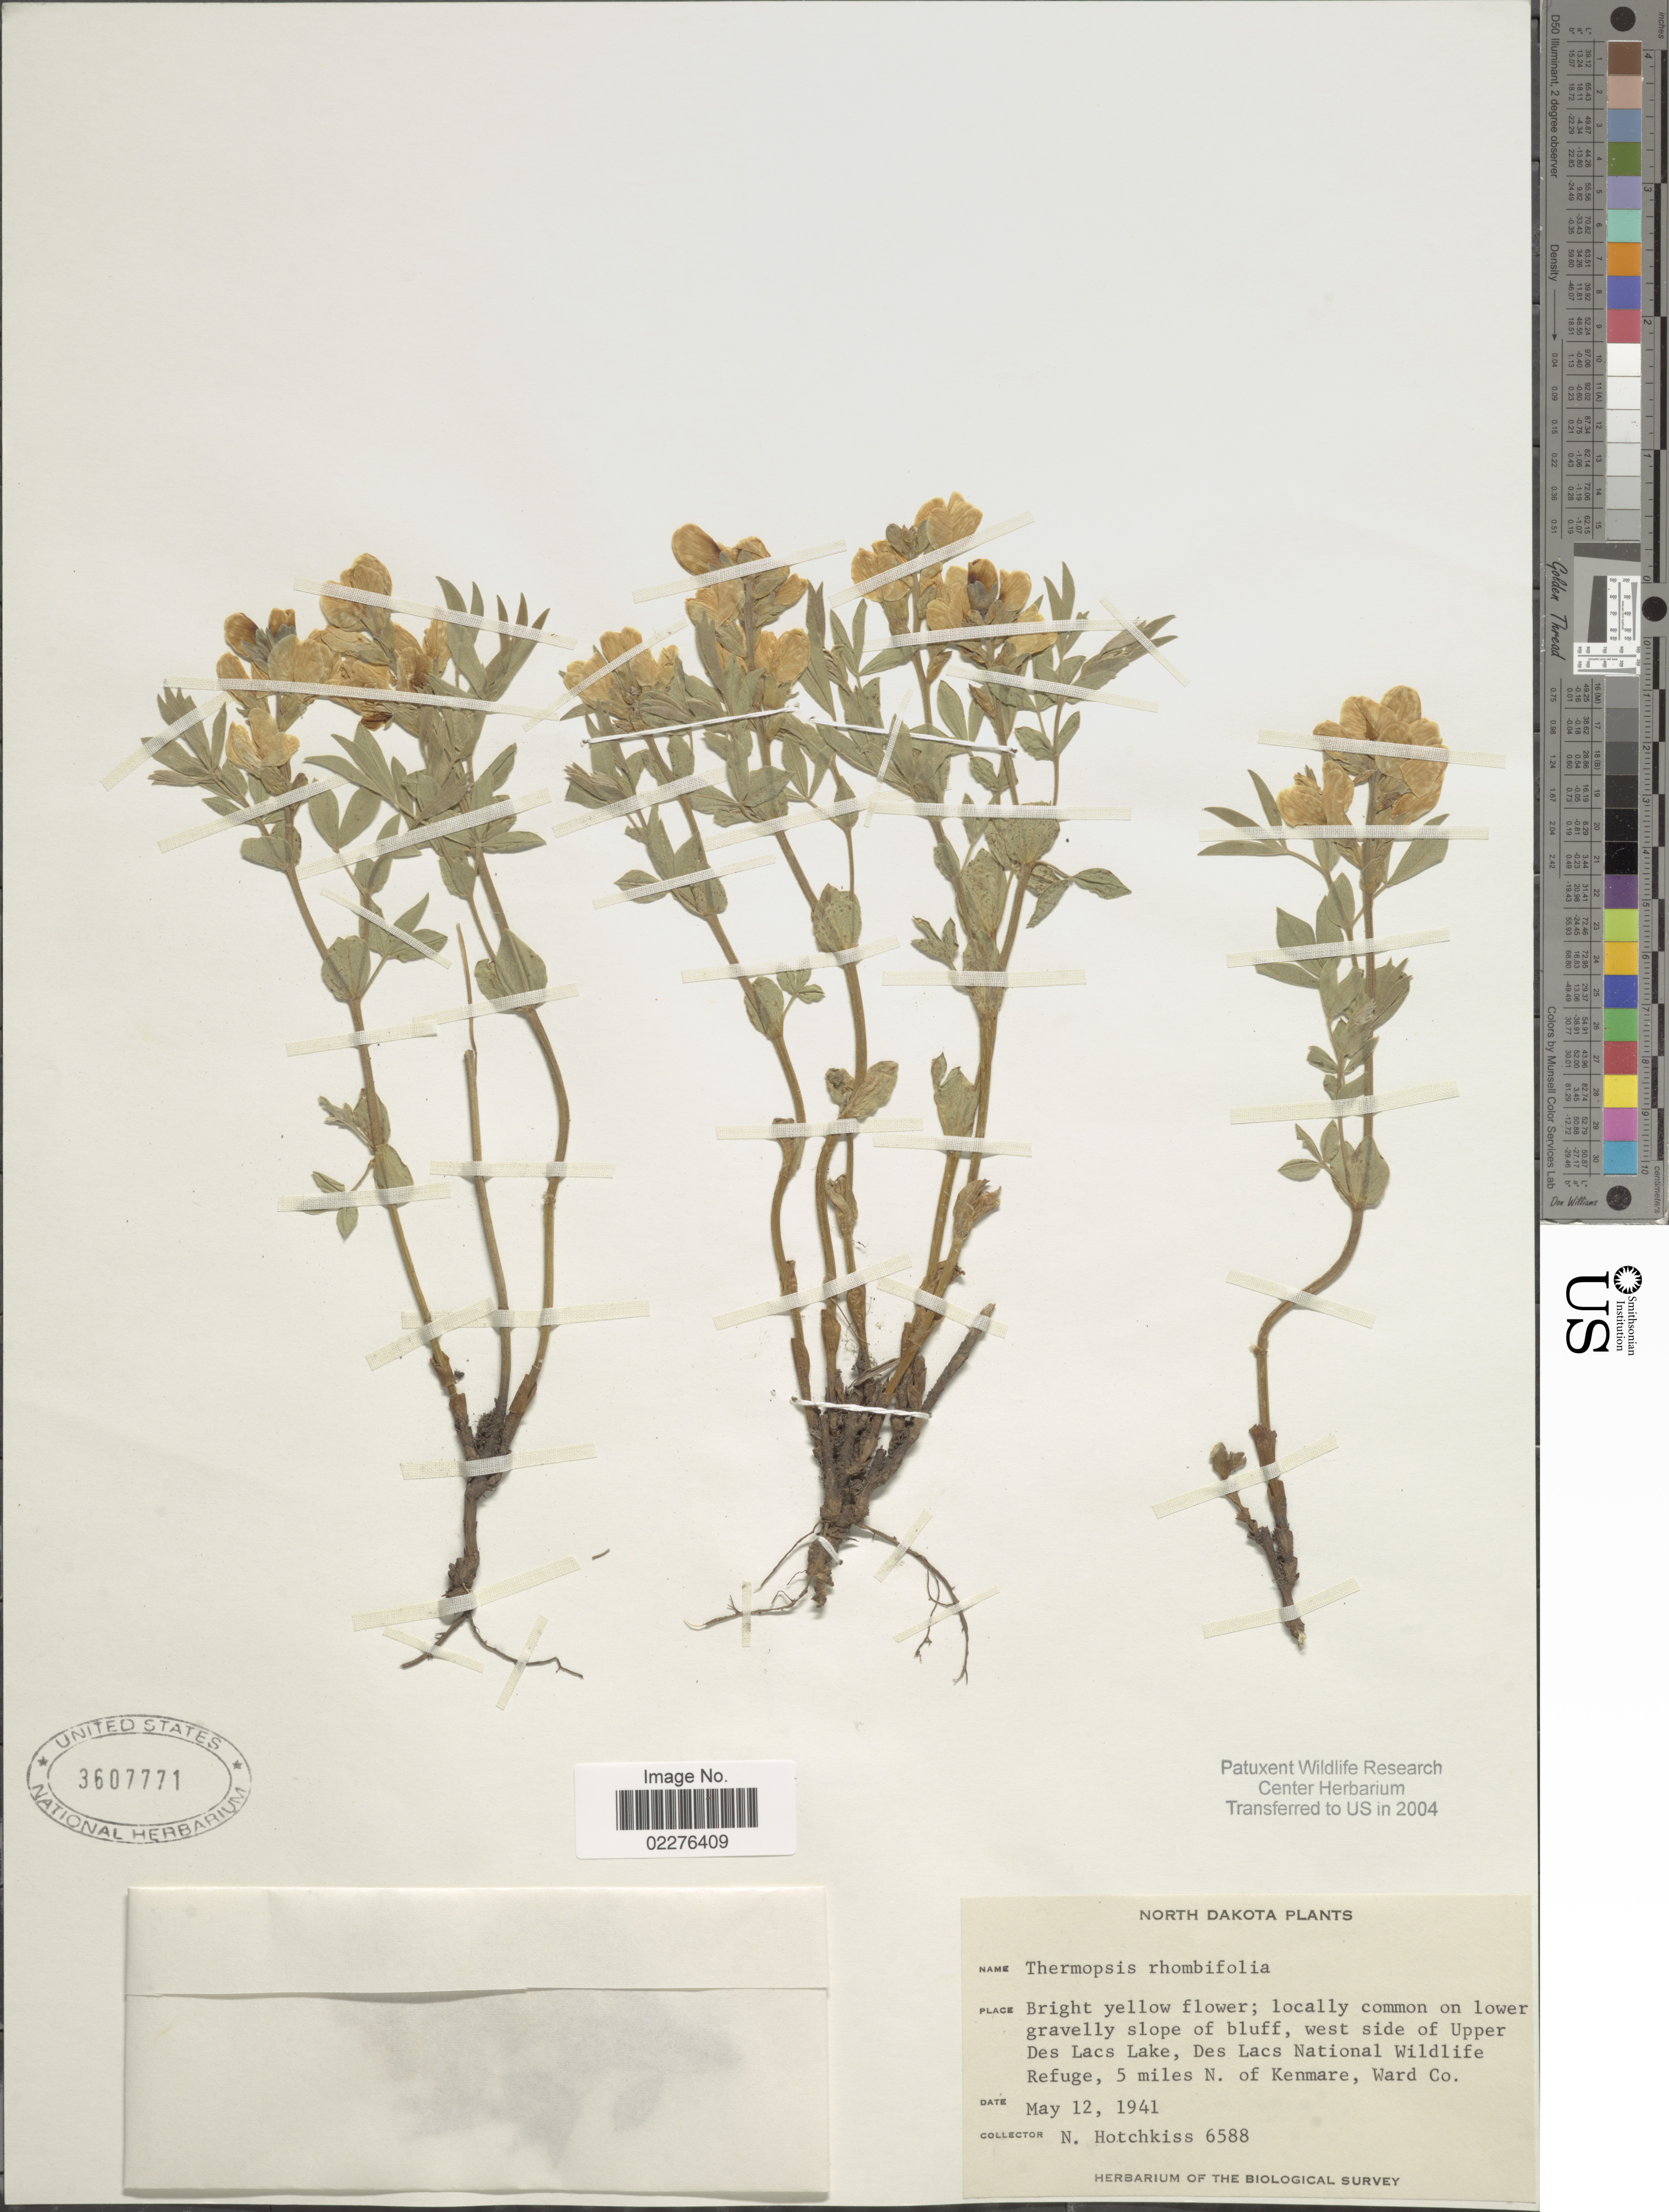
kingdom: Plantae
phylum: Tracheophyta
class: Magnoliopsida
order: Fabales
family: Fabaceae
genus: Thermopsis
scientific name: Thermopsis rhombifolia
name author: Richardson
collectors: N. Hotchkiss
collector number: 6588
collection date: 1941-05-12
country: United States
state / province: North Dakota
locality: Locally common on lower gravelly slope of bluff, west side of Upper Des Lacs Lake, Des Lacs National Wildlife refuge, 5 miles N. of Kenmare, Ward Co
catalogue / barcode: US 3607771